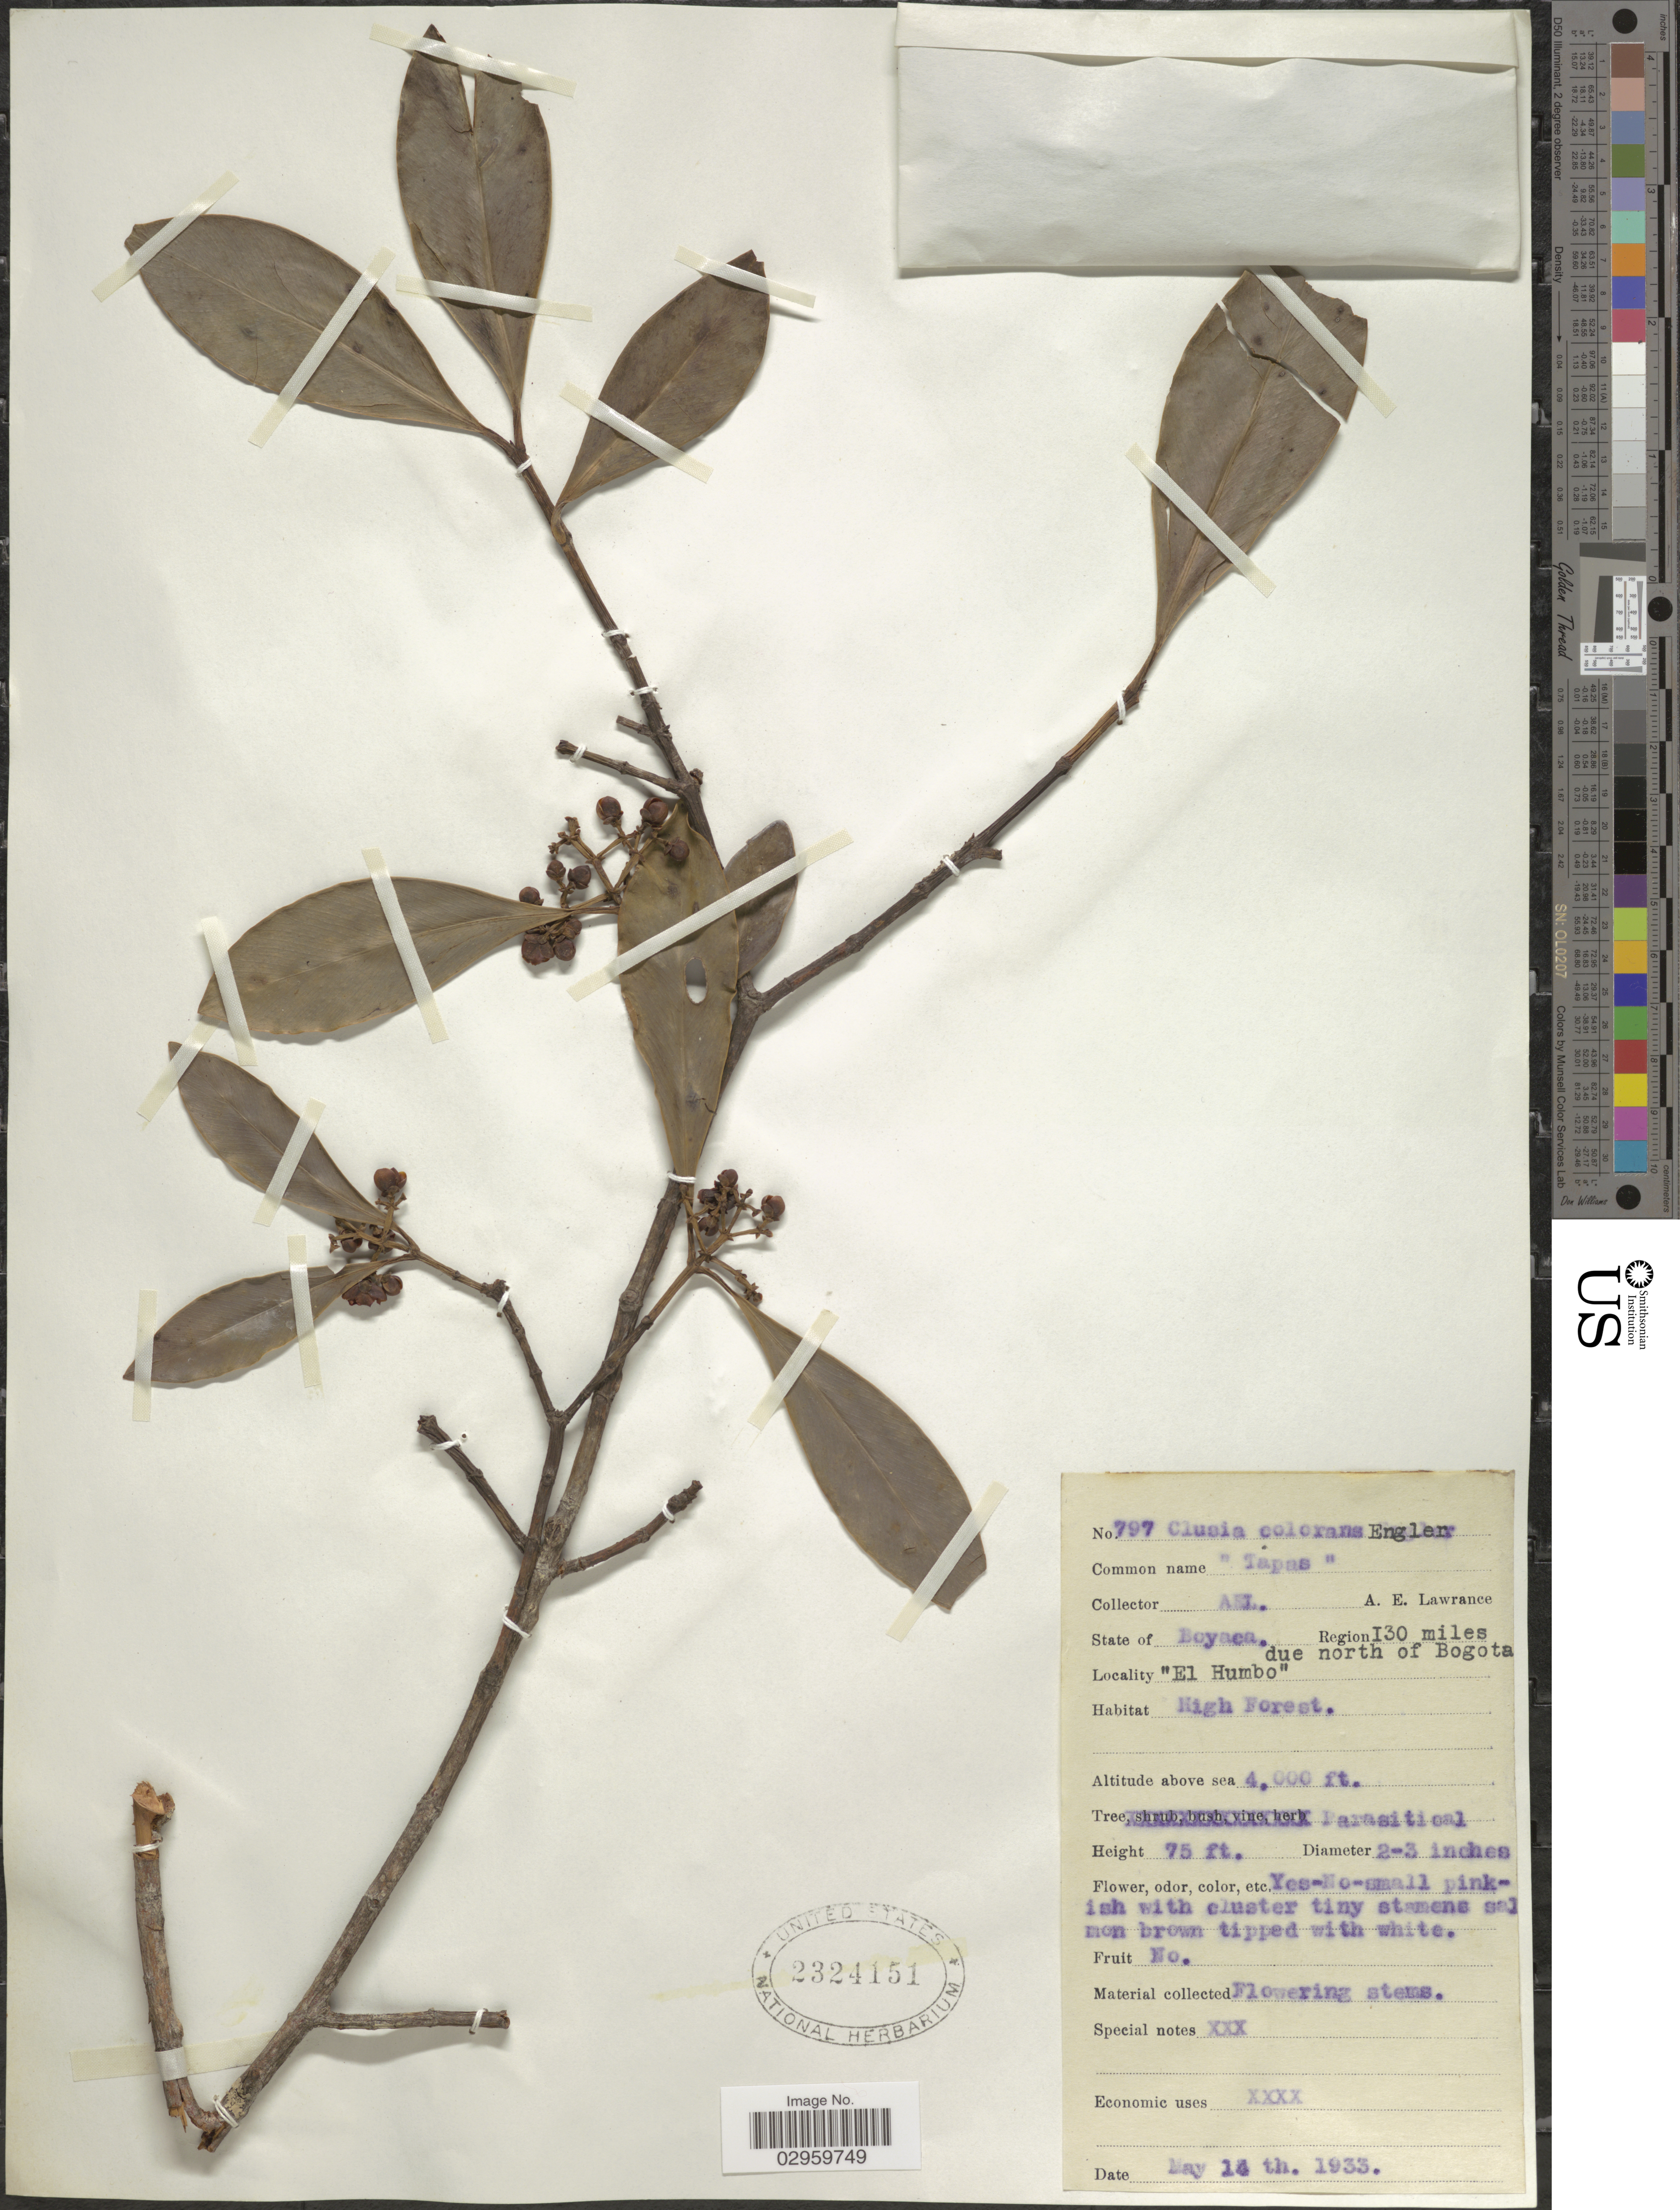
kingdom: Plantae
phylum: Tracheophyta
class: Magnoliopsida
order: Malpighiales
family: Clusiaceae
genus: Clusia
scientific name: Clusia panapanari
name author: (Aubl.) Choisy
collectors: A. Lawrance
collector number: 797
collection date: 1933-05-14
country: Colombia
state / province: Boyacá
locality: Region 130 miles due north of Bogota. "El Humbo".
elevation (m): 1219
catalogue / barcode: US 2324151